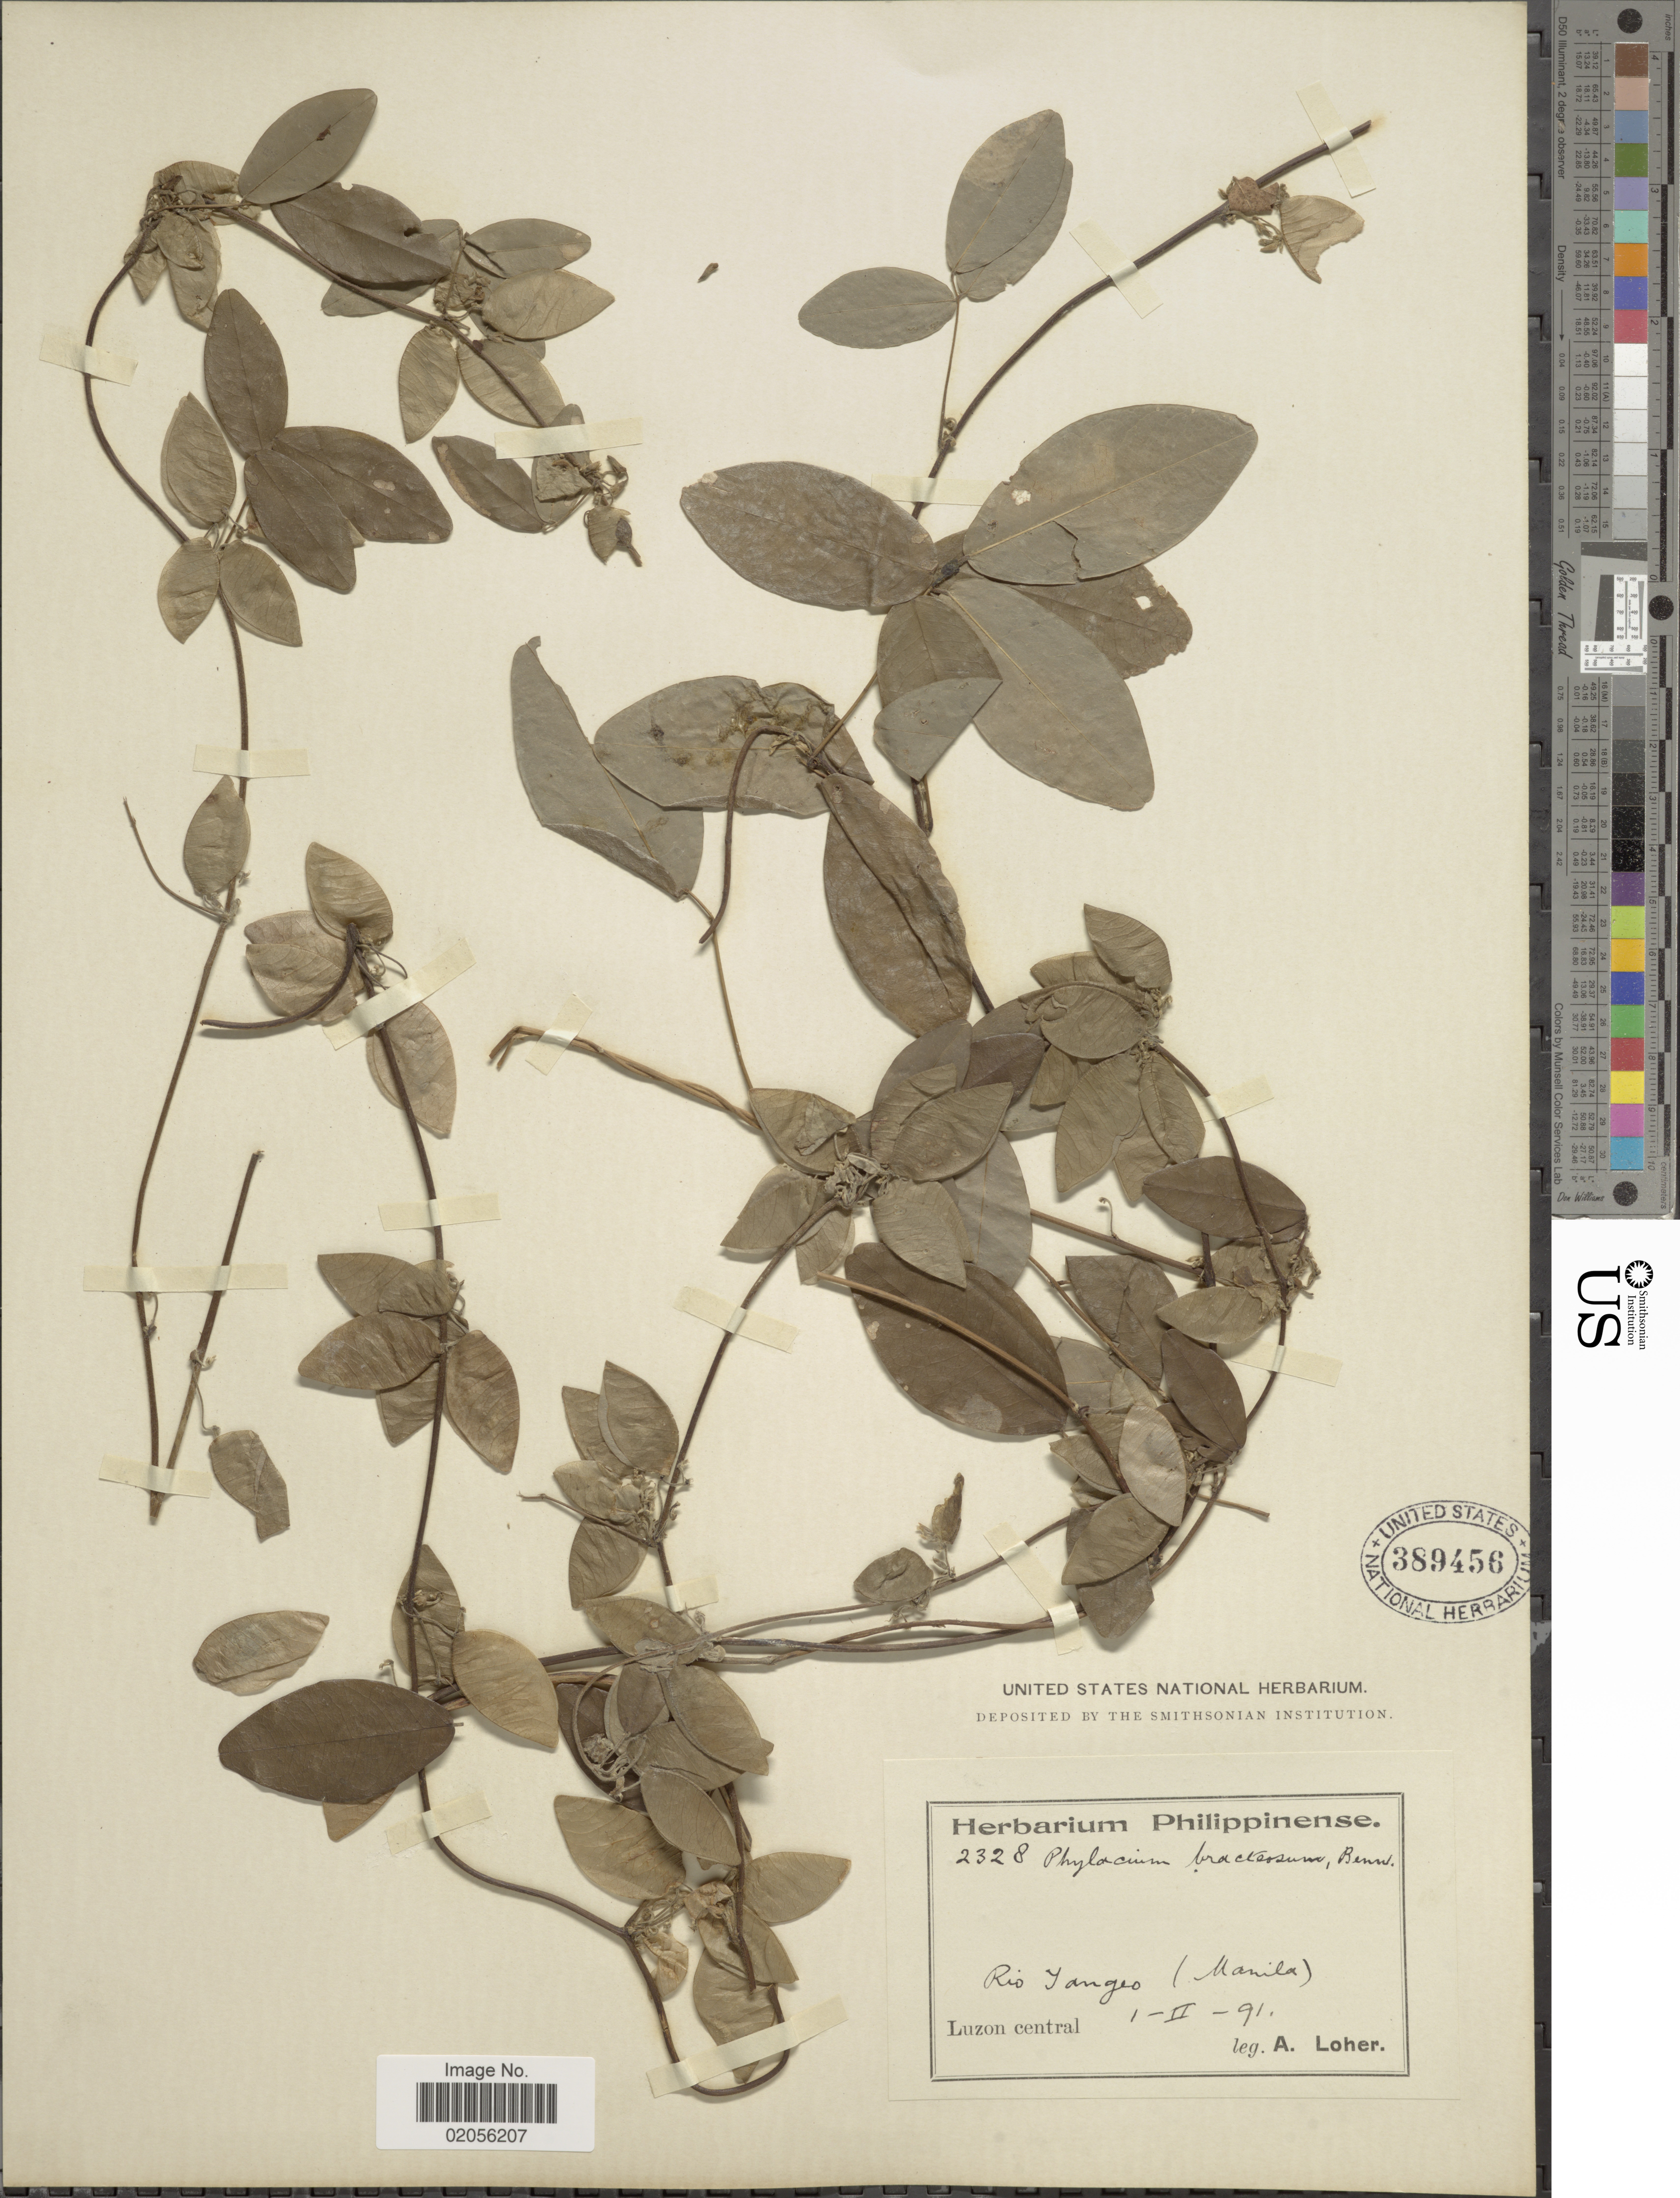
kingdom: Plantae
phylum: Tracheophyta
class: Magnoliopsida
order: Fabales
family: Fabaceae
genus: Phylacium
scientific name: Phylacium bracteosum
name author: Benn.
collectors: A. Loher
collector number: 2328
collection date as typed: Transcribed d/m/y: 1/2/91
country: Philippines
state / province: Central Luzon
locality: Rio Tangeo (Manila)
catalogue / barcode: US 389456